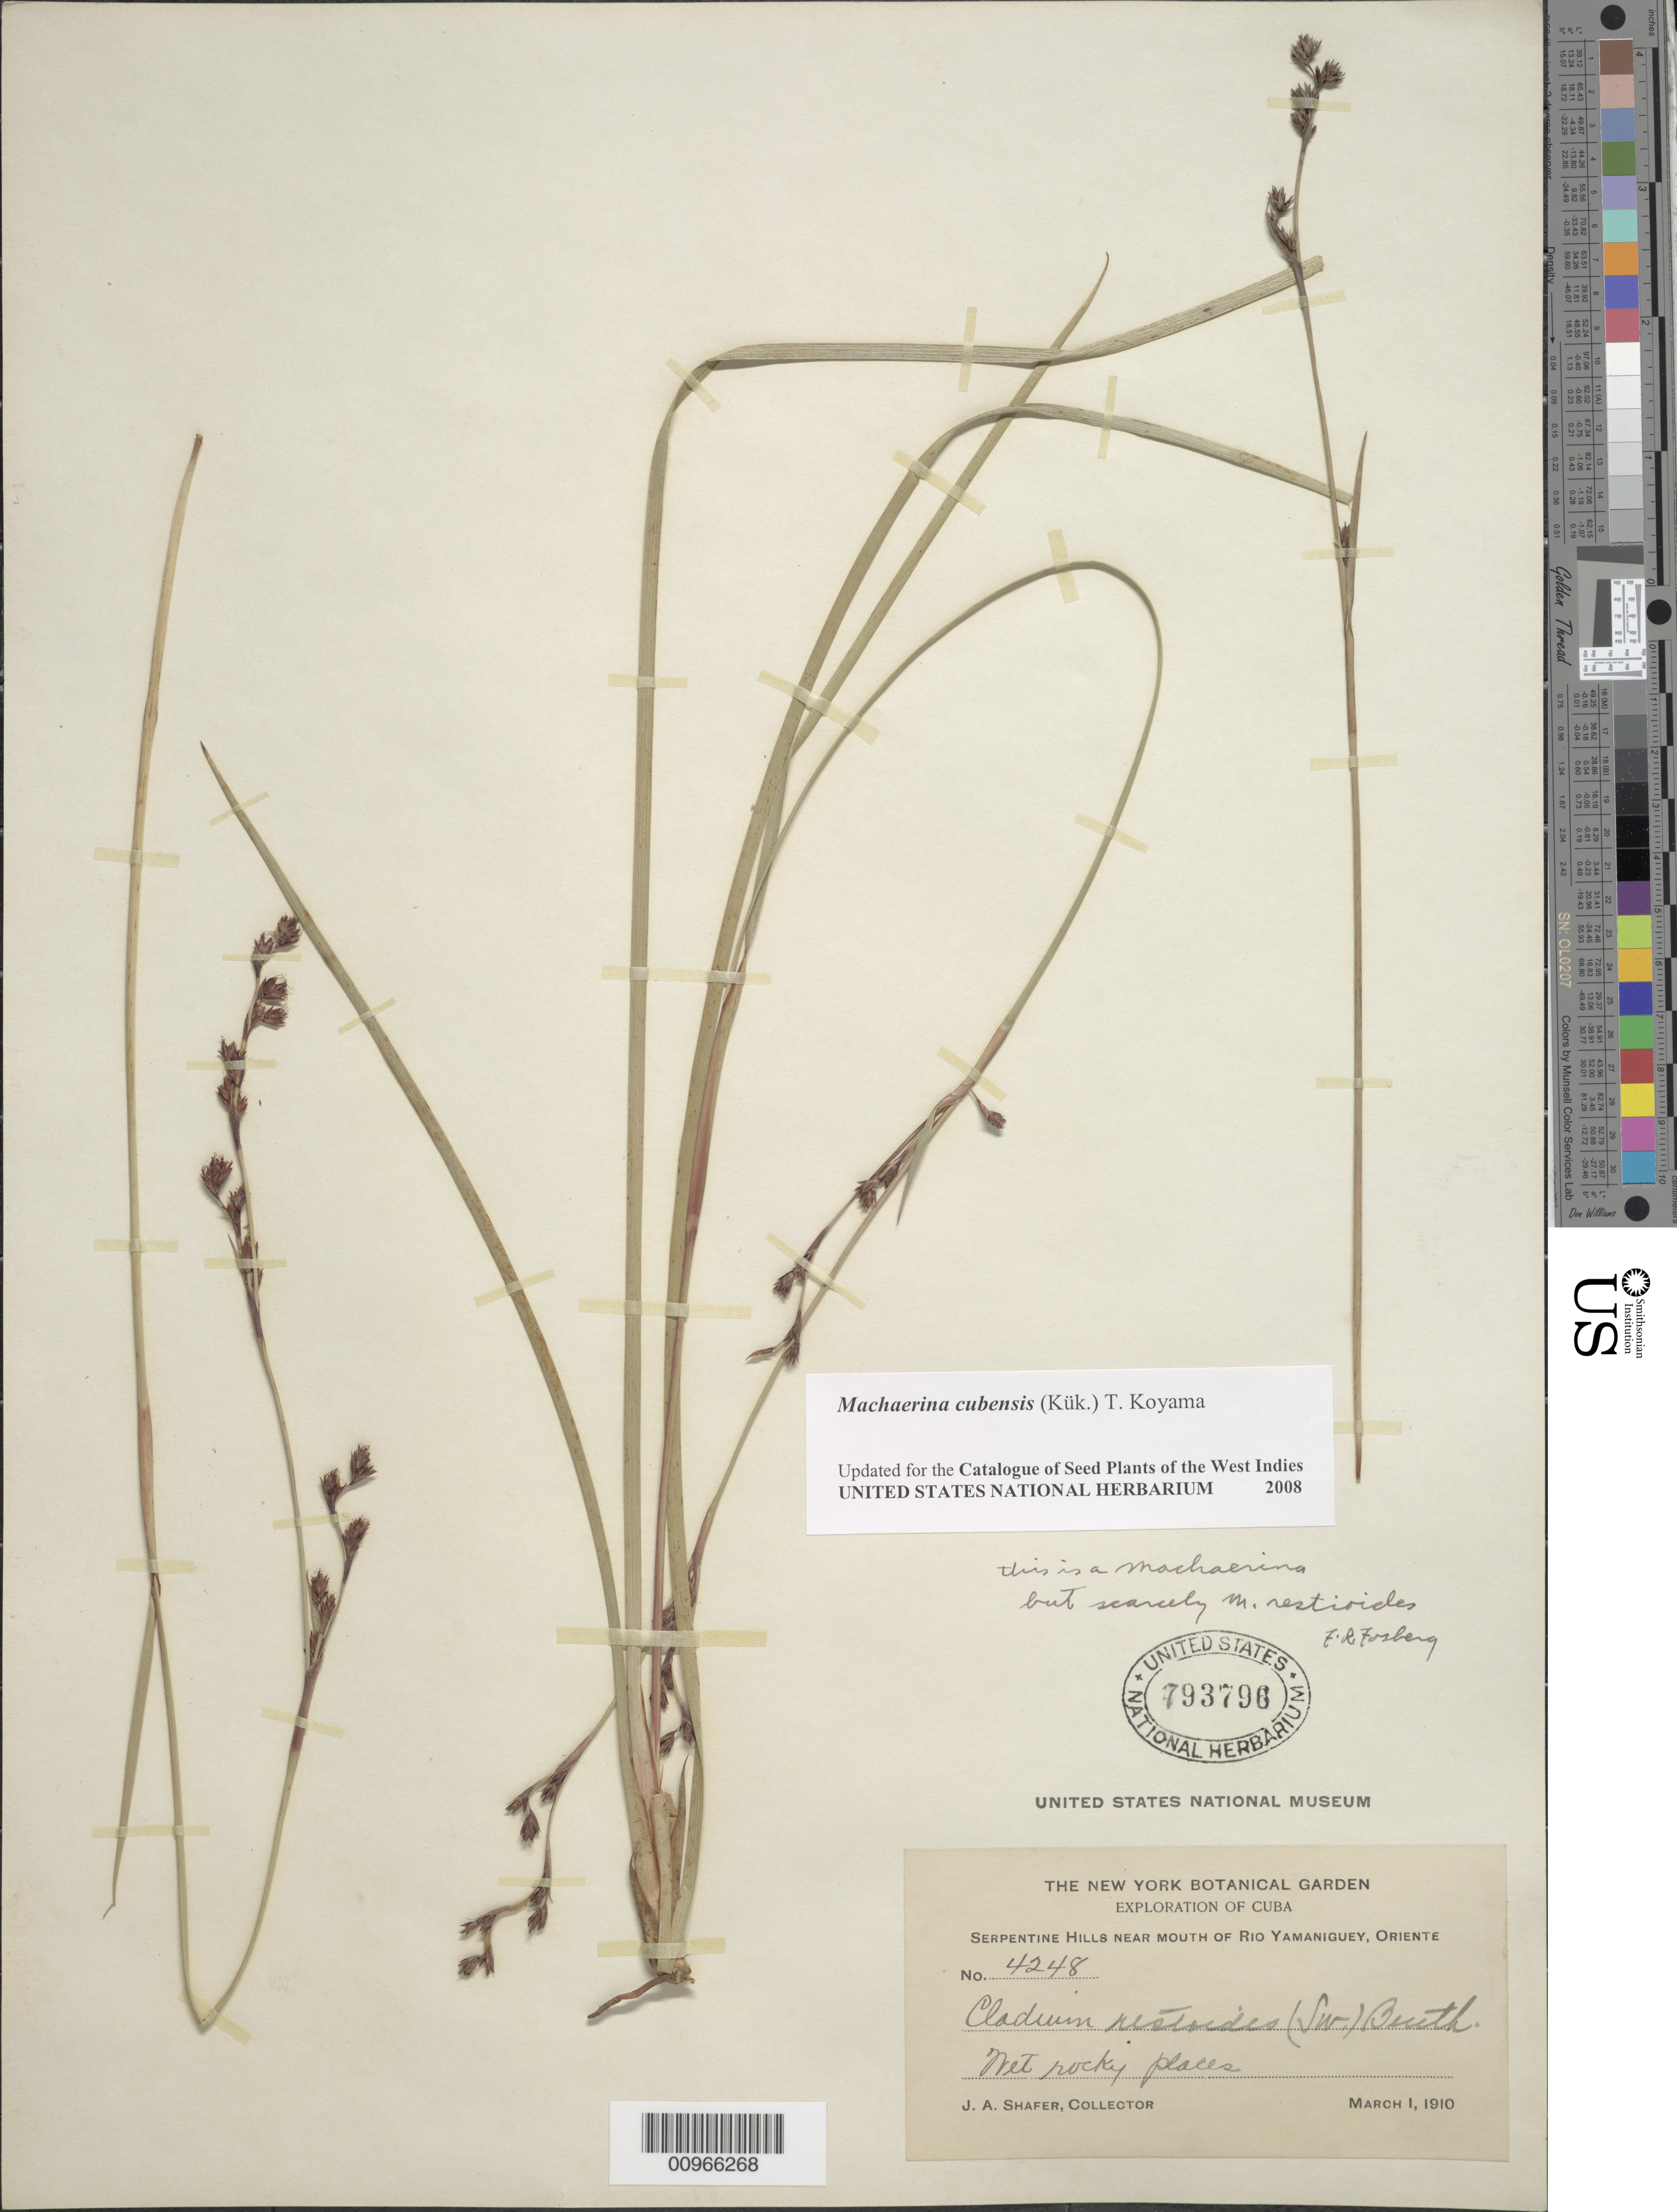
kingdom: Plantae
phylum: Tracheophyta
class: Liliopsida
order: Poales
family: Cyperaceae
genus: Machaerina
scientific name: Machaerina cubensis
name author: (Kük.) T. Koyama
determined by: Strong, M. T., (US), Smithsonian Institution - National Museum of Natural History (UNITED STATES)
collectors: J. A. Shafer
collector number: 4248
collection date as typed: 01 Mar 1910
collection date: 1910-03-01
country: Cuba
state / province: Oriente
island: Cuba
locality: Serpentine hills near mouth of Rio Yamaniguey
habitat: Wet rocky places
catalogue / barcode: US 793796